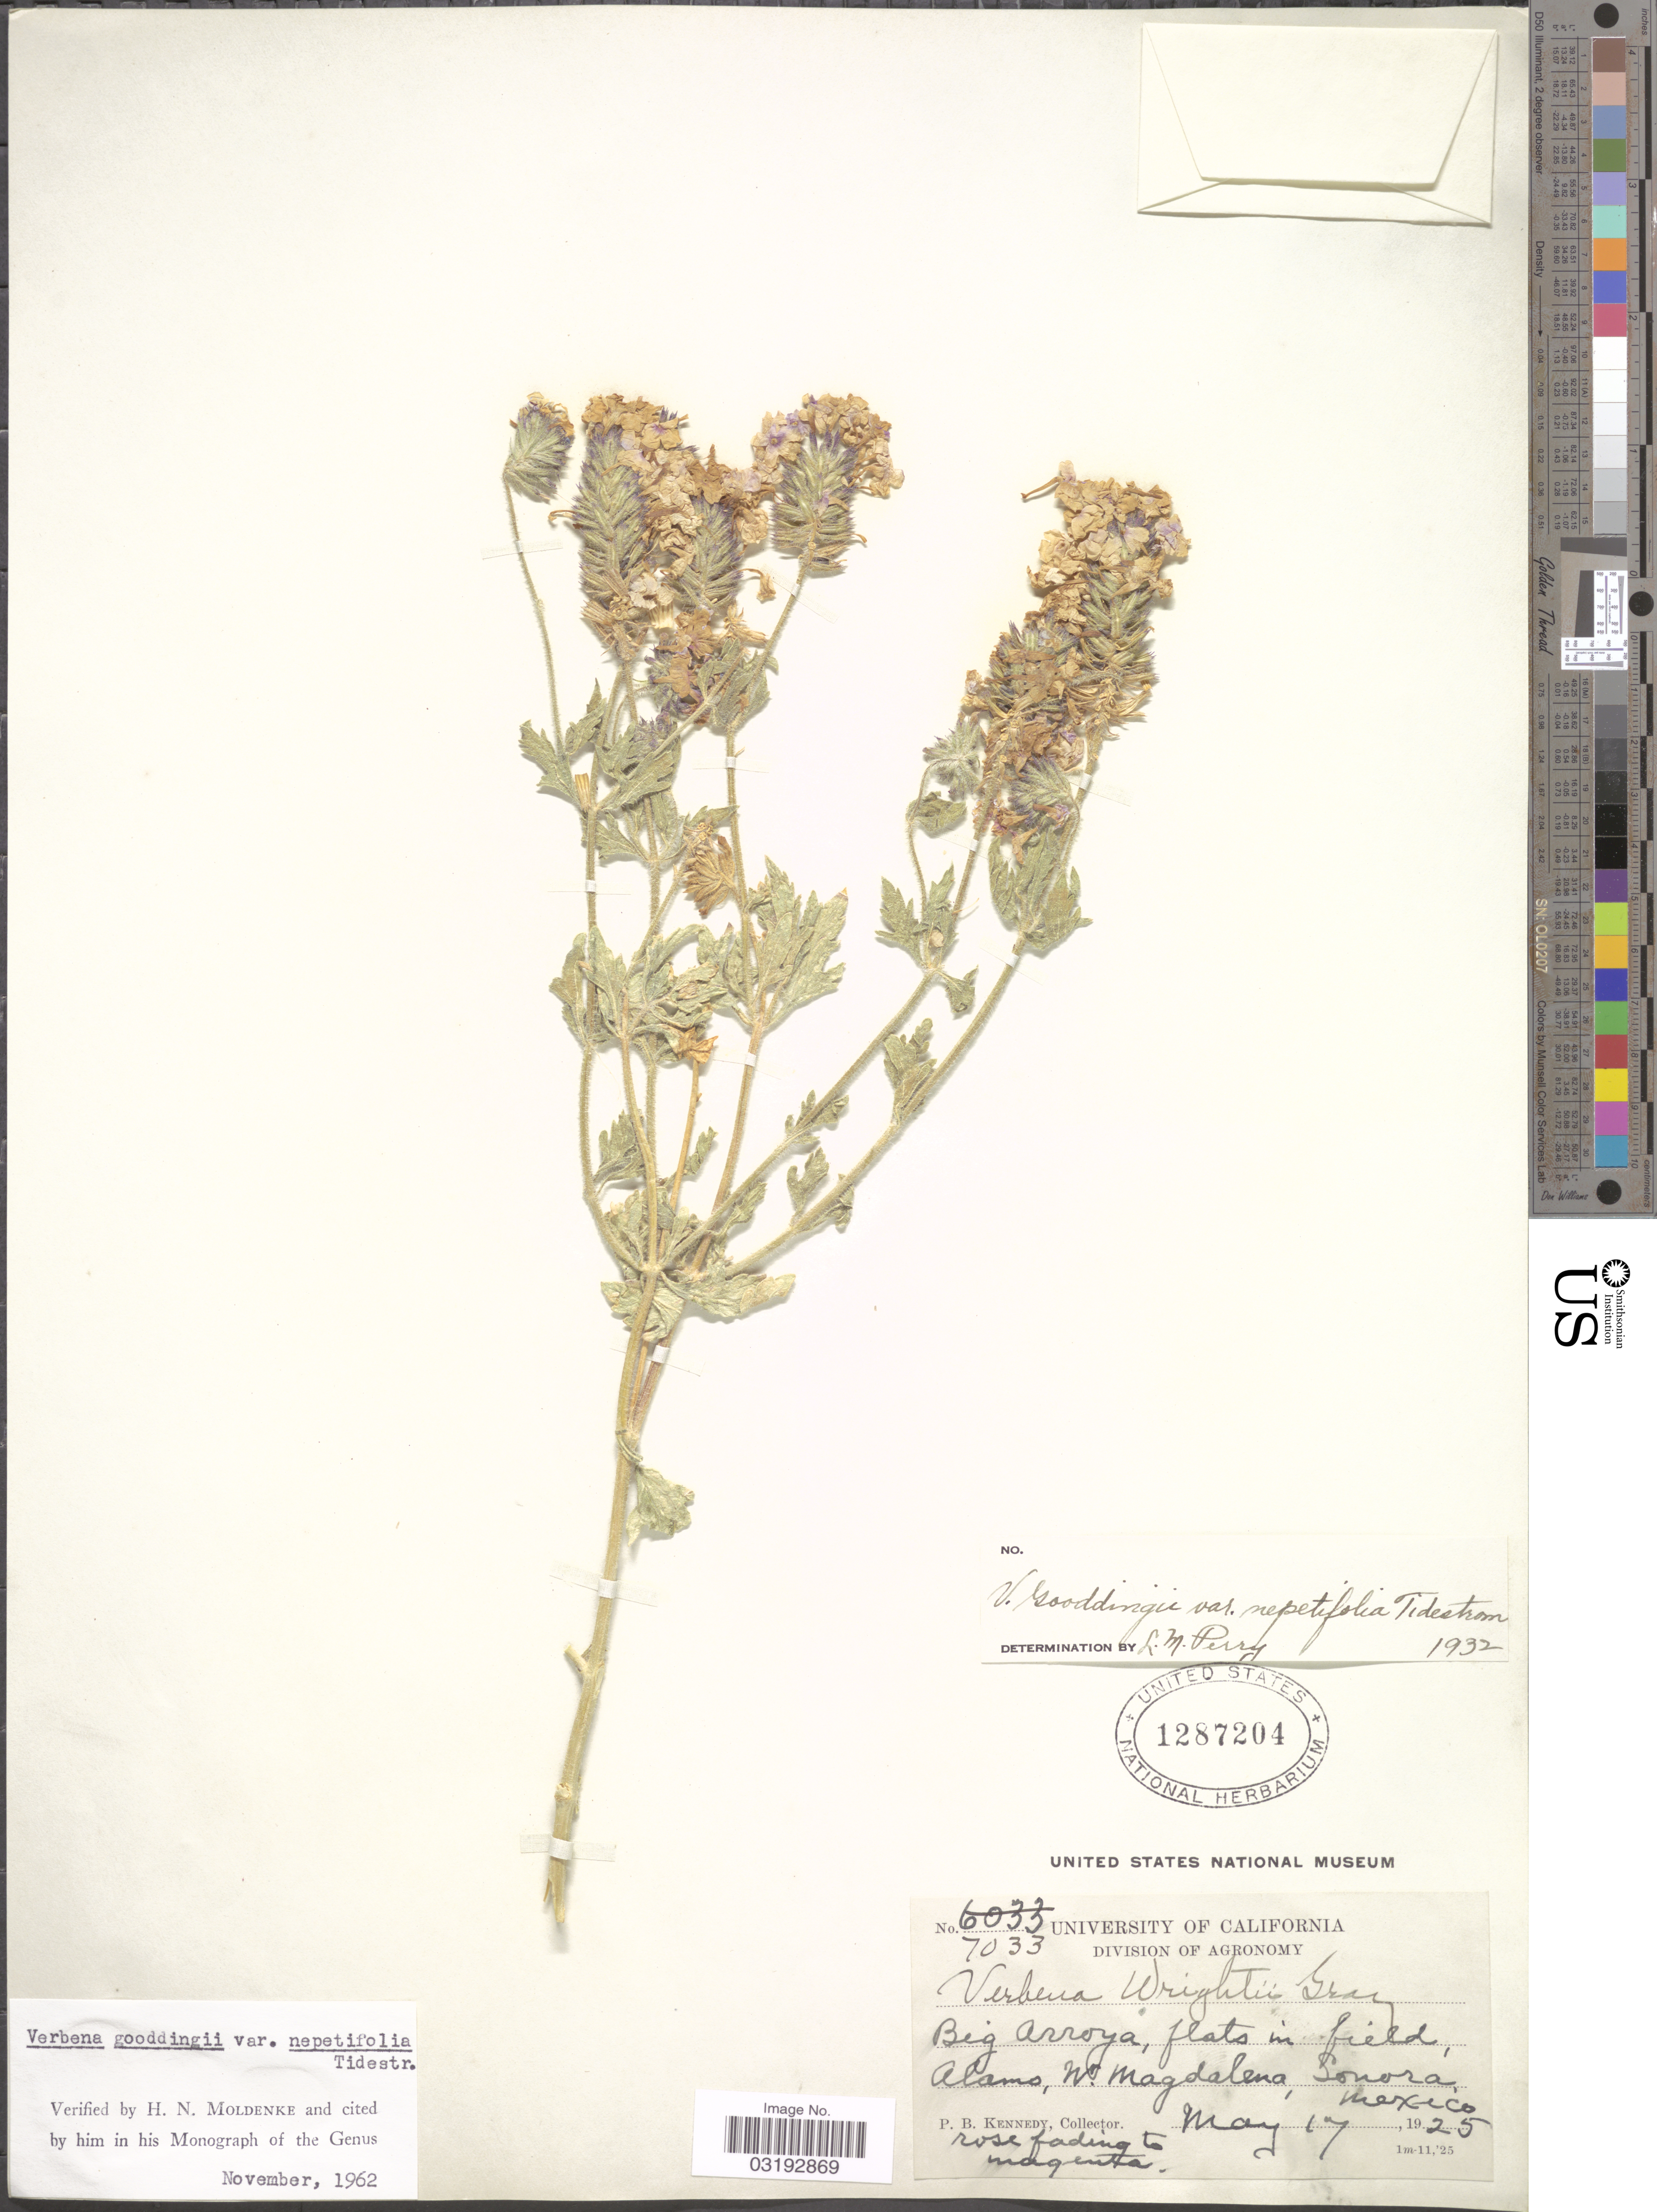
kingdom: Plantae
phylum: Tracheophyta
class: Magnoliopsida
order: Lamiales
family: Verbenaceae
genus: Verbena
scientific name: Verbena gooddingii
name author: Briq.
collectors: P. B. Kennedy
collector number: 7033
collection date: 1925-05-17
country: Mexico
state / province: Sonora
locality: Big Arroya, Alamo, W. Magdalena.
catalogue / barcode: US 1287204